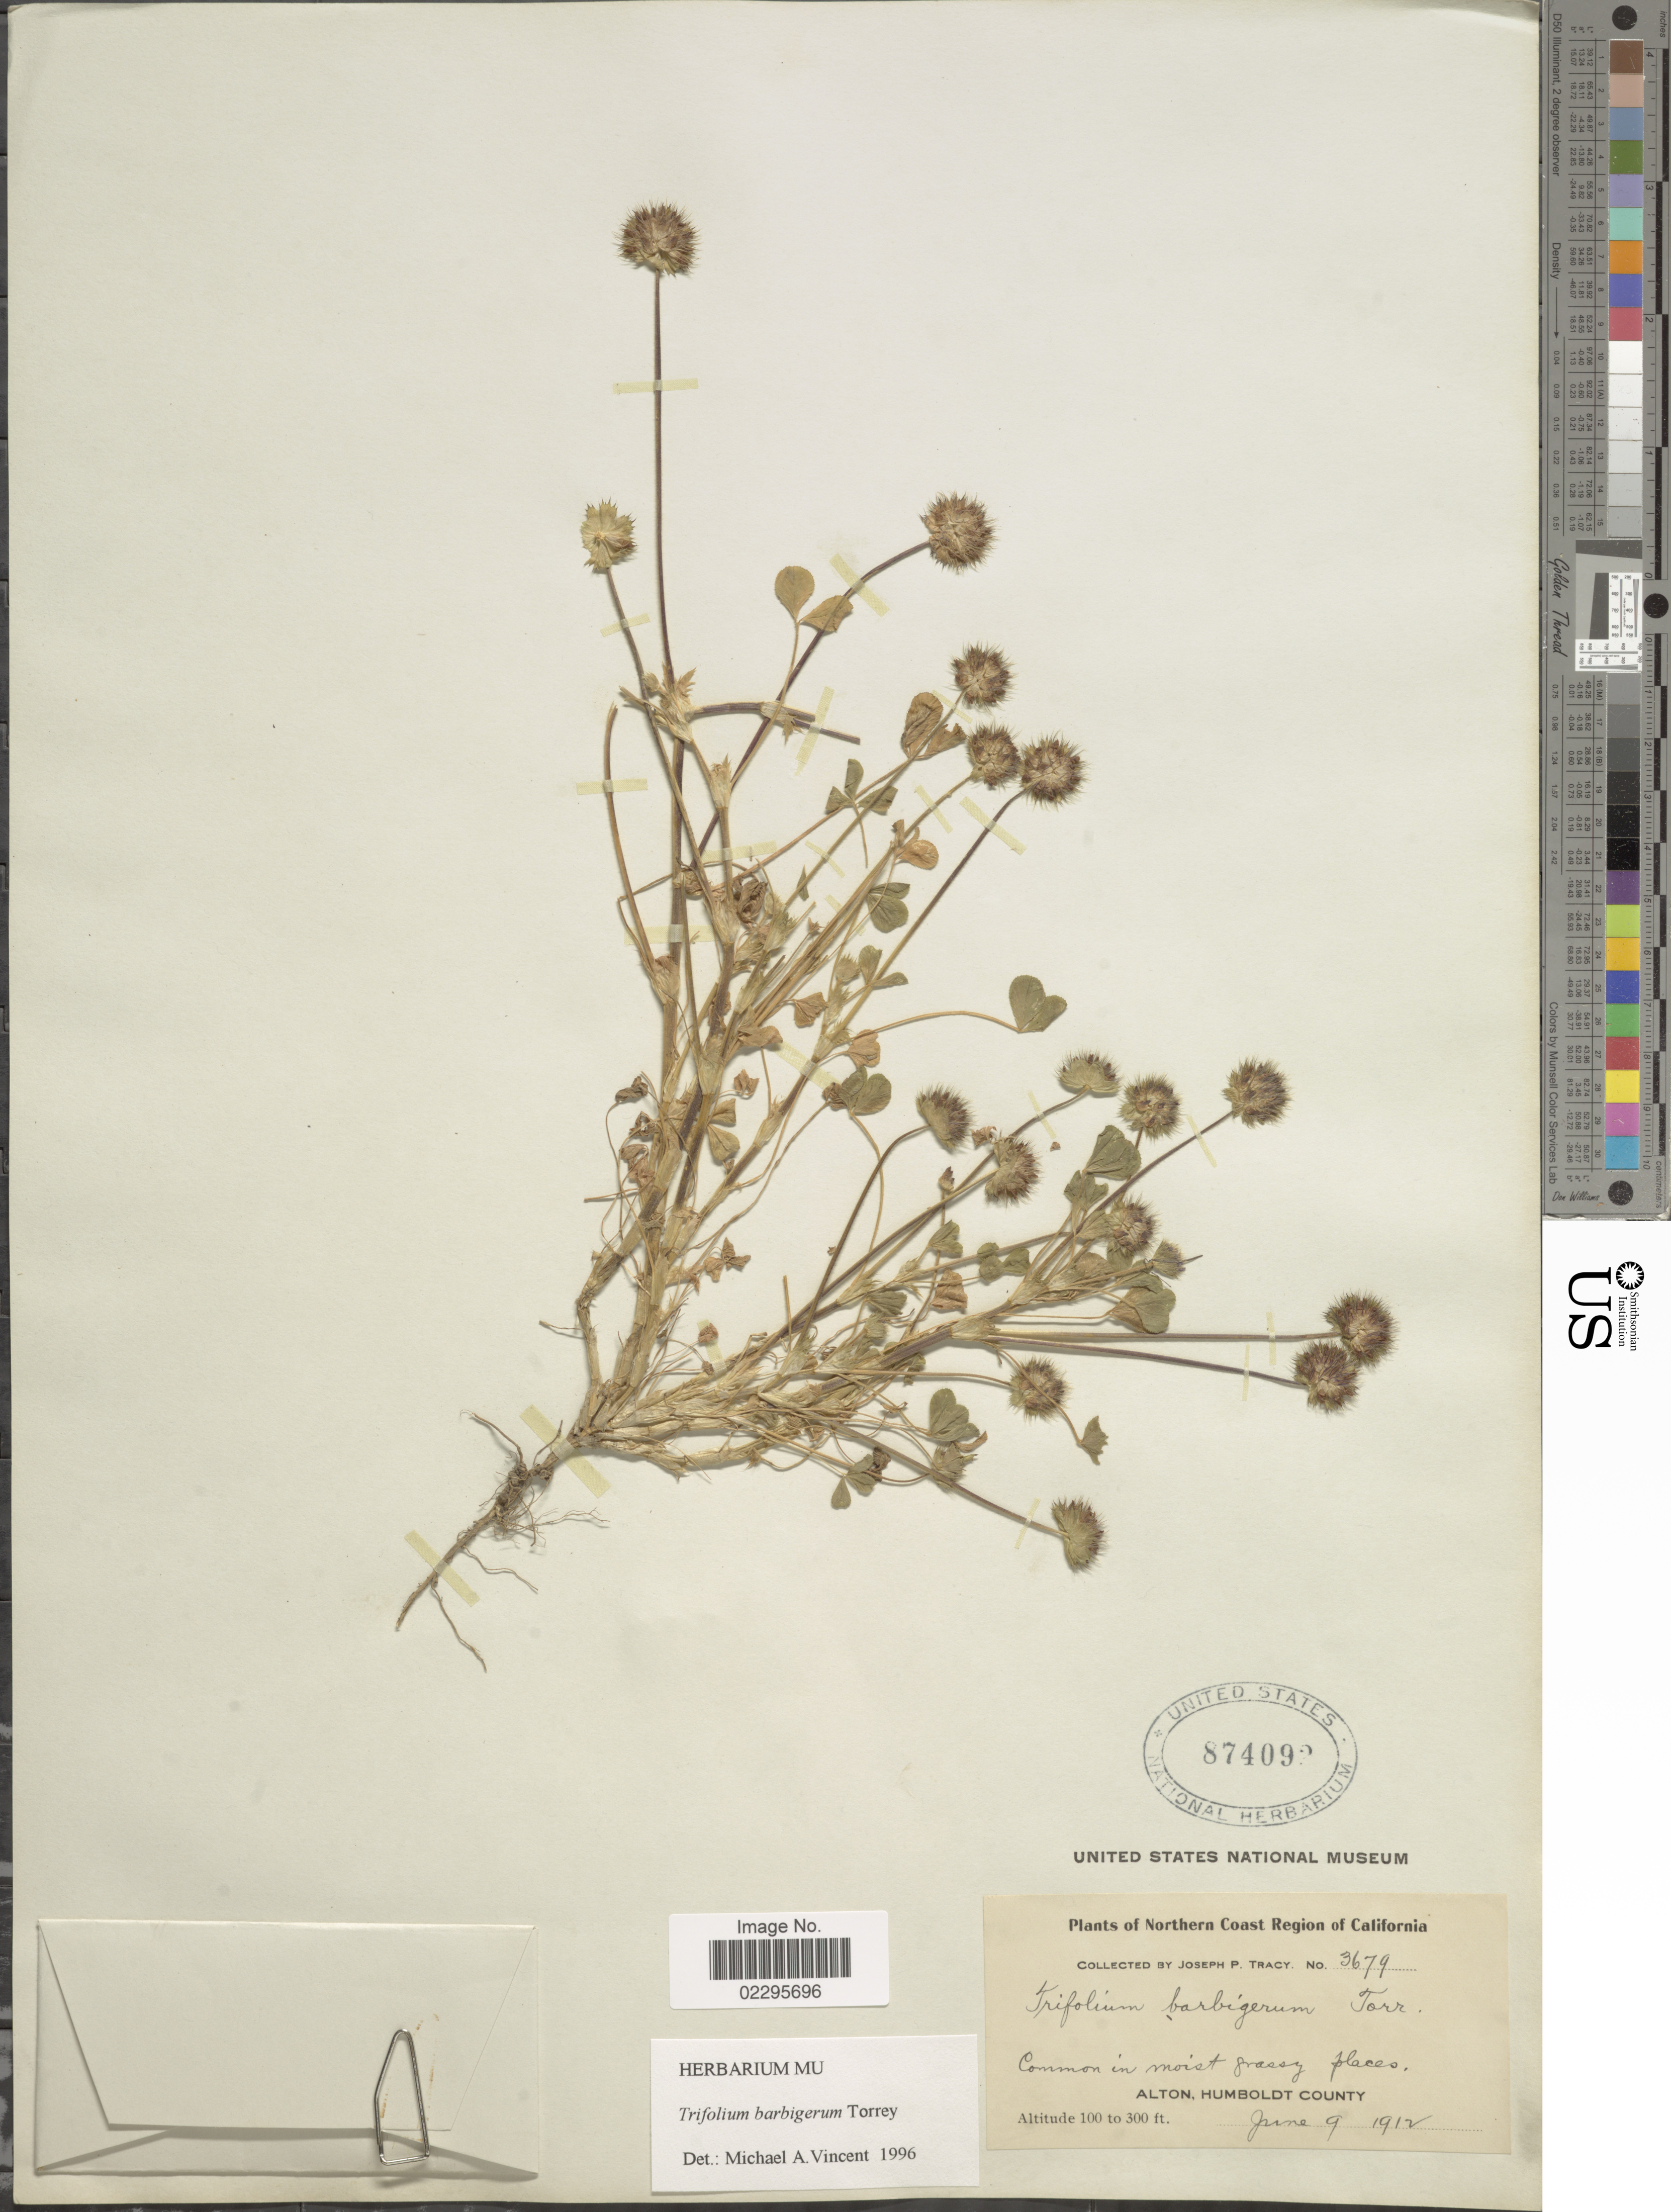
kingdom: Plantae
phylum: Tracheophyta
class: Magnoliopsida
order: Fabales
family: Fabaceae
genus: Trifolium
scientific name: Trifolium barbigerum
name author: Torr.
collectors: J. Tracy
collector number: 3679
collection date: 1912-06-09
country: United States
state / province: California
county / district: Humboldt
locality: Northern Coast Region of California, in moist grassy places, Alton, Humboldt County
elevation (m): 30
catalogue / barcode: US 874093